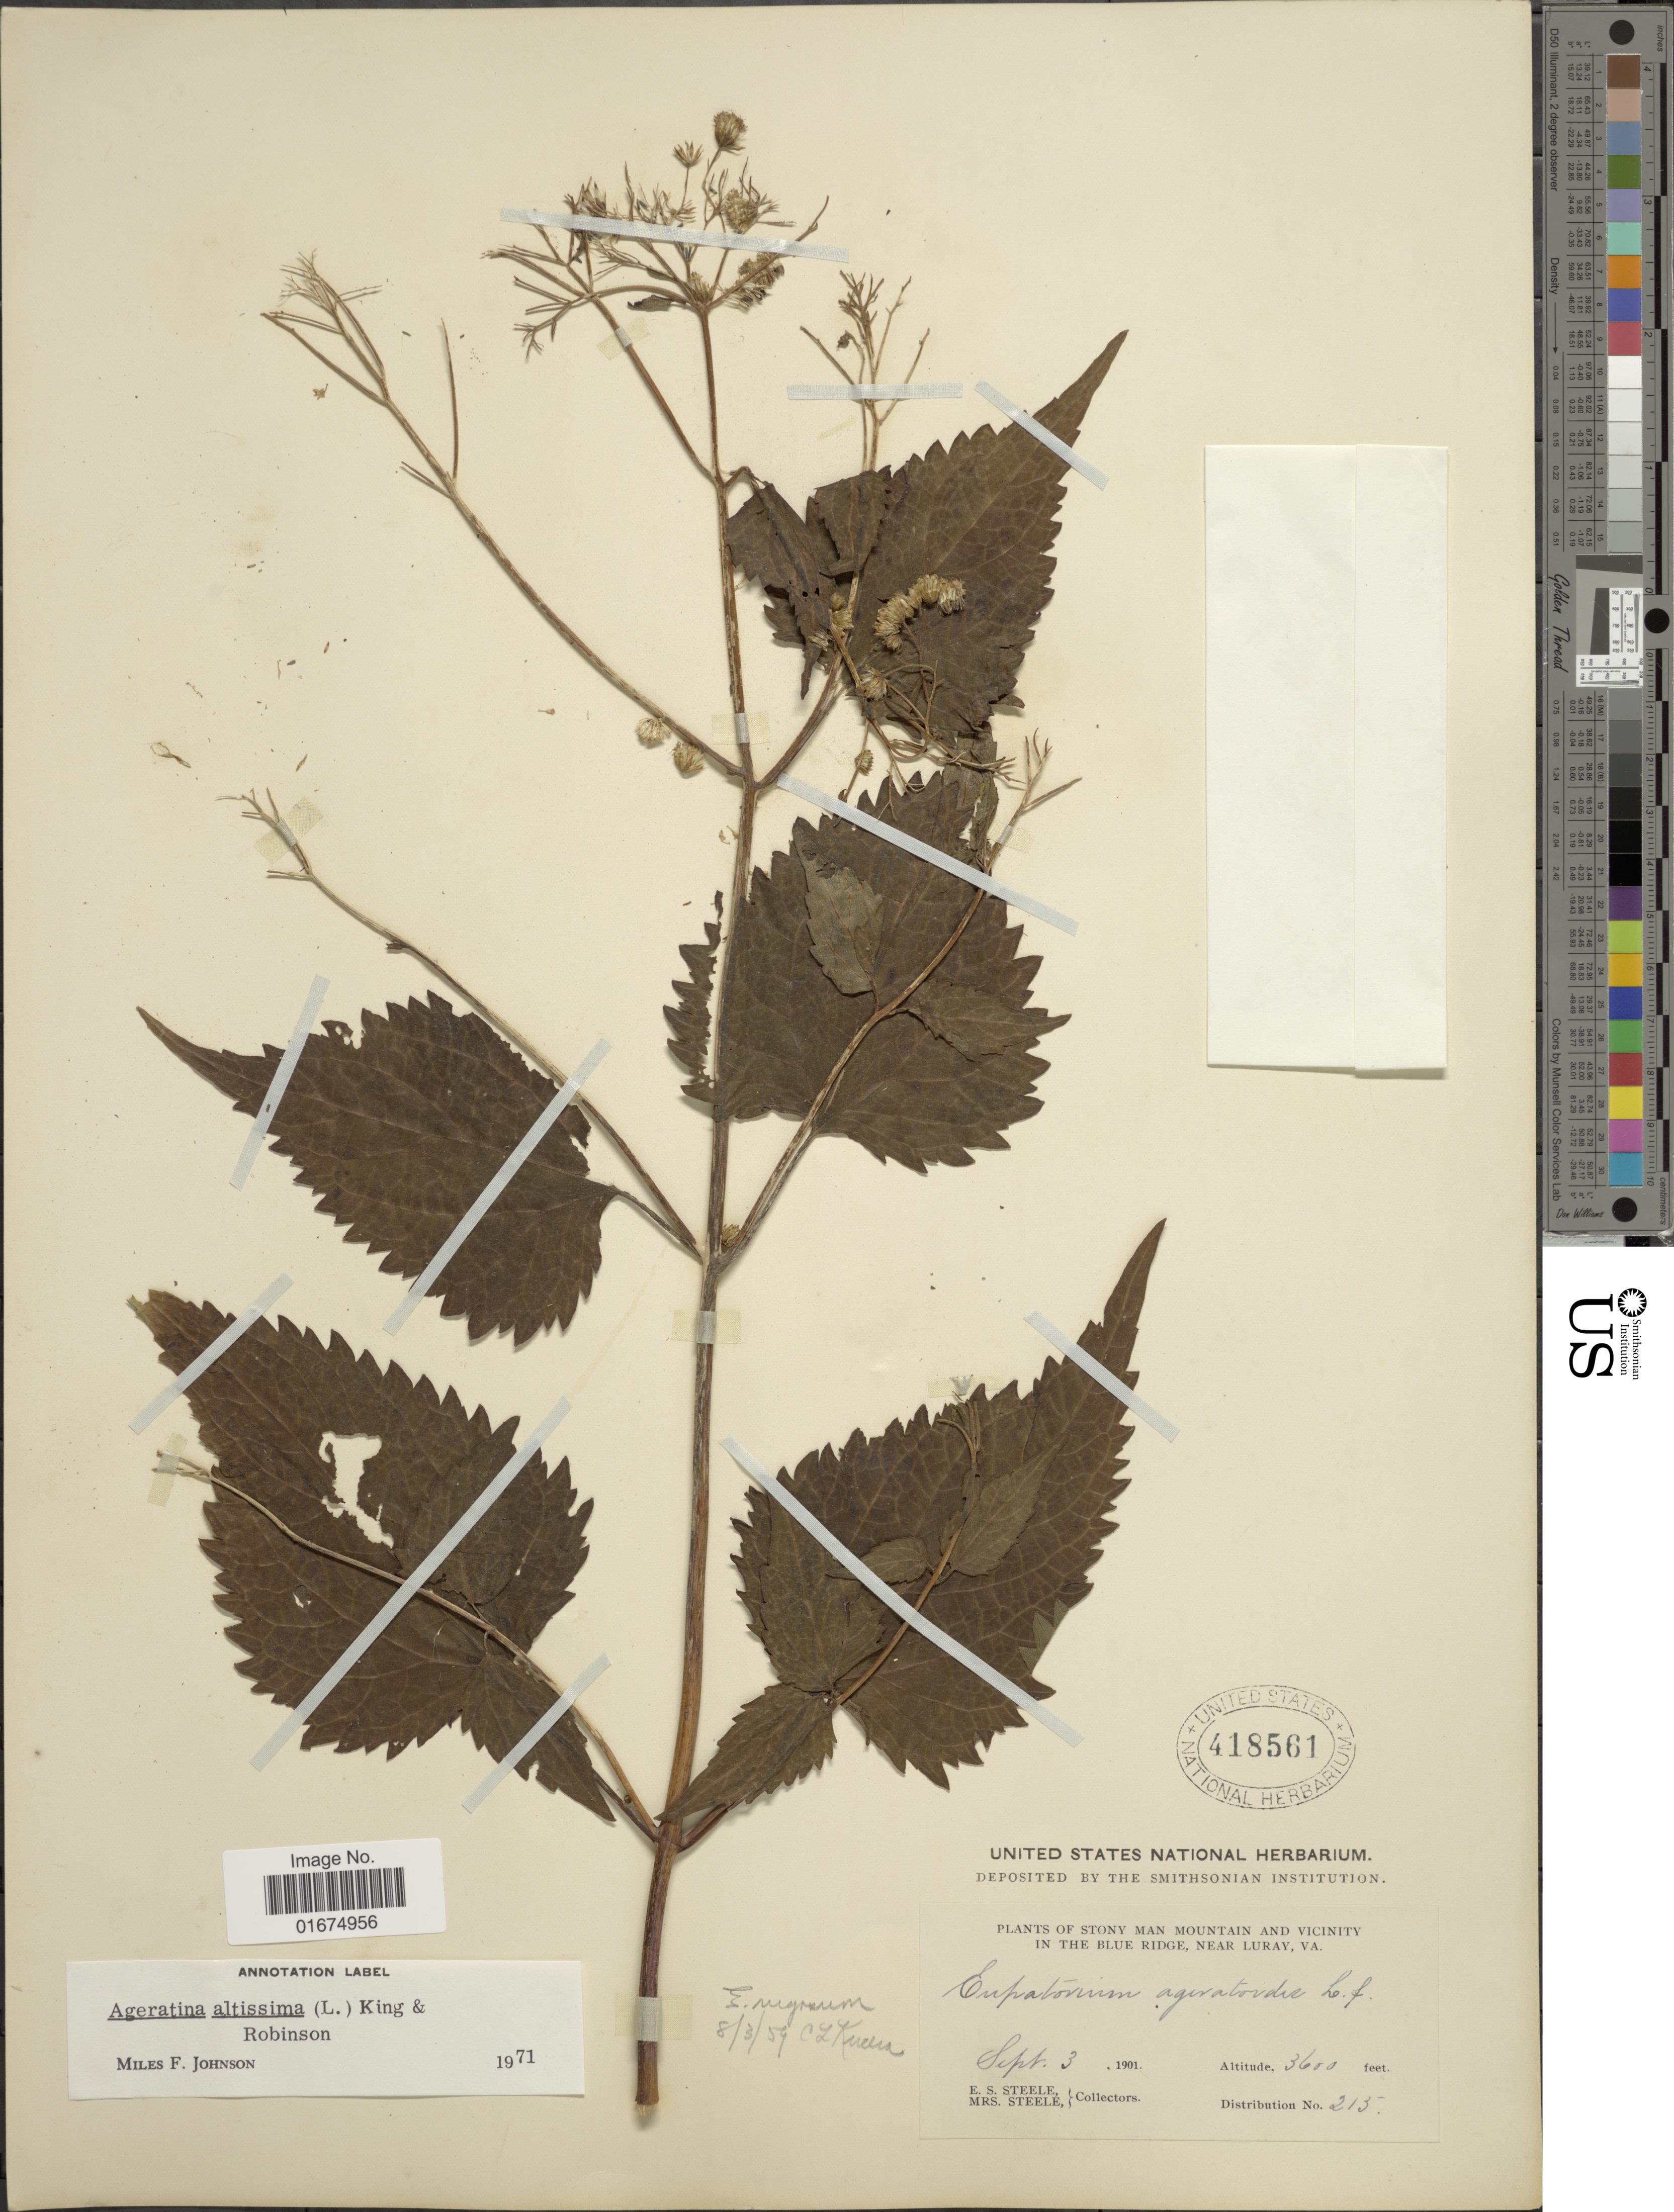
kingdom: Plantae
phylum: Tracheophyta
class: Magnoliopsida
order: Asterales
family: Asteraceae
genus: Ageratina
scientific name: Ageratina altissima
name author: (L.) R.M. King & H. Rob.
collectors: E. Steele & Mrs. E. S. Steele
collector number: Distribution 215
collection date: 1901-09-03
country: United States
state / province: Virginia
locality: Stony Man Mountain and Vicinity in the Blue Ridge, near Luray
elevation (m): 1097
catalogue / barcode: US 418561